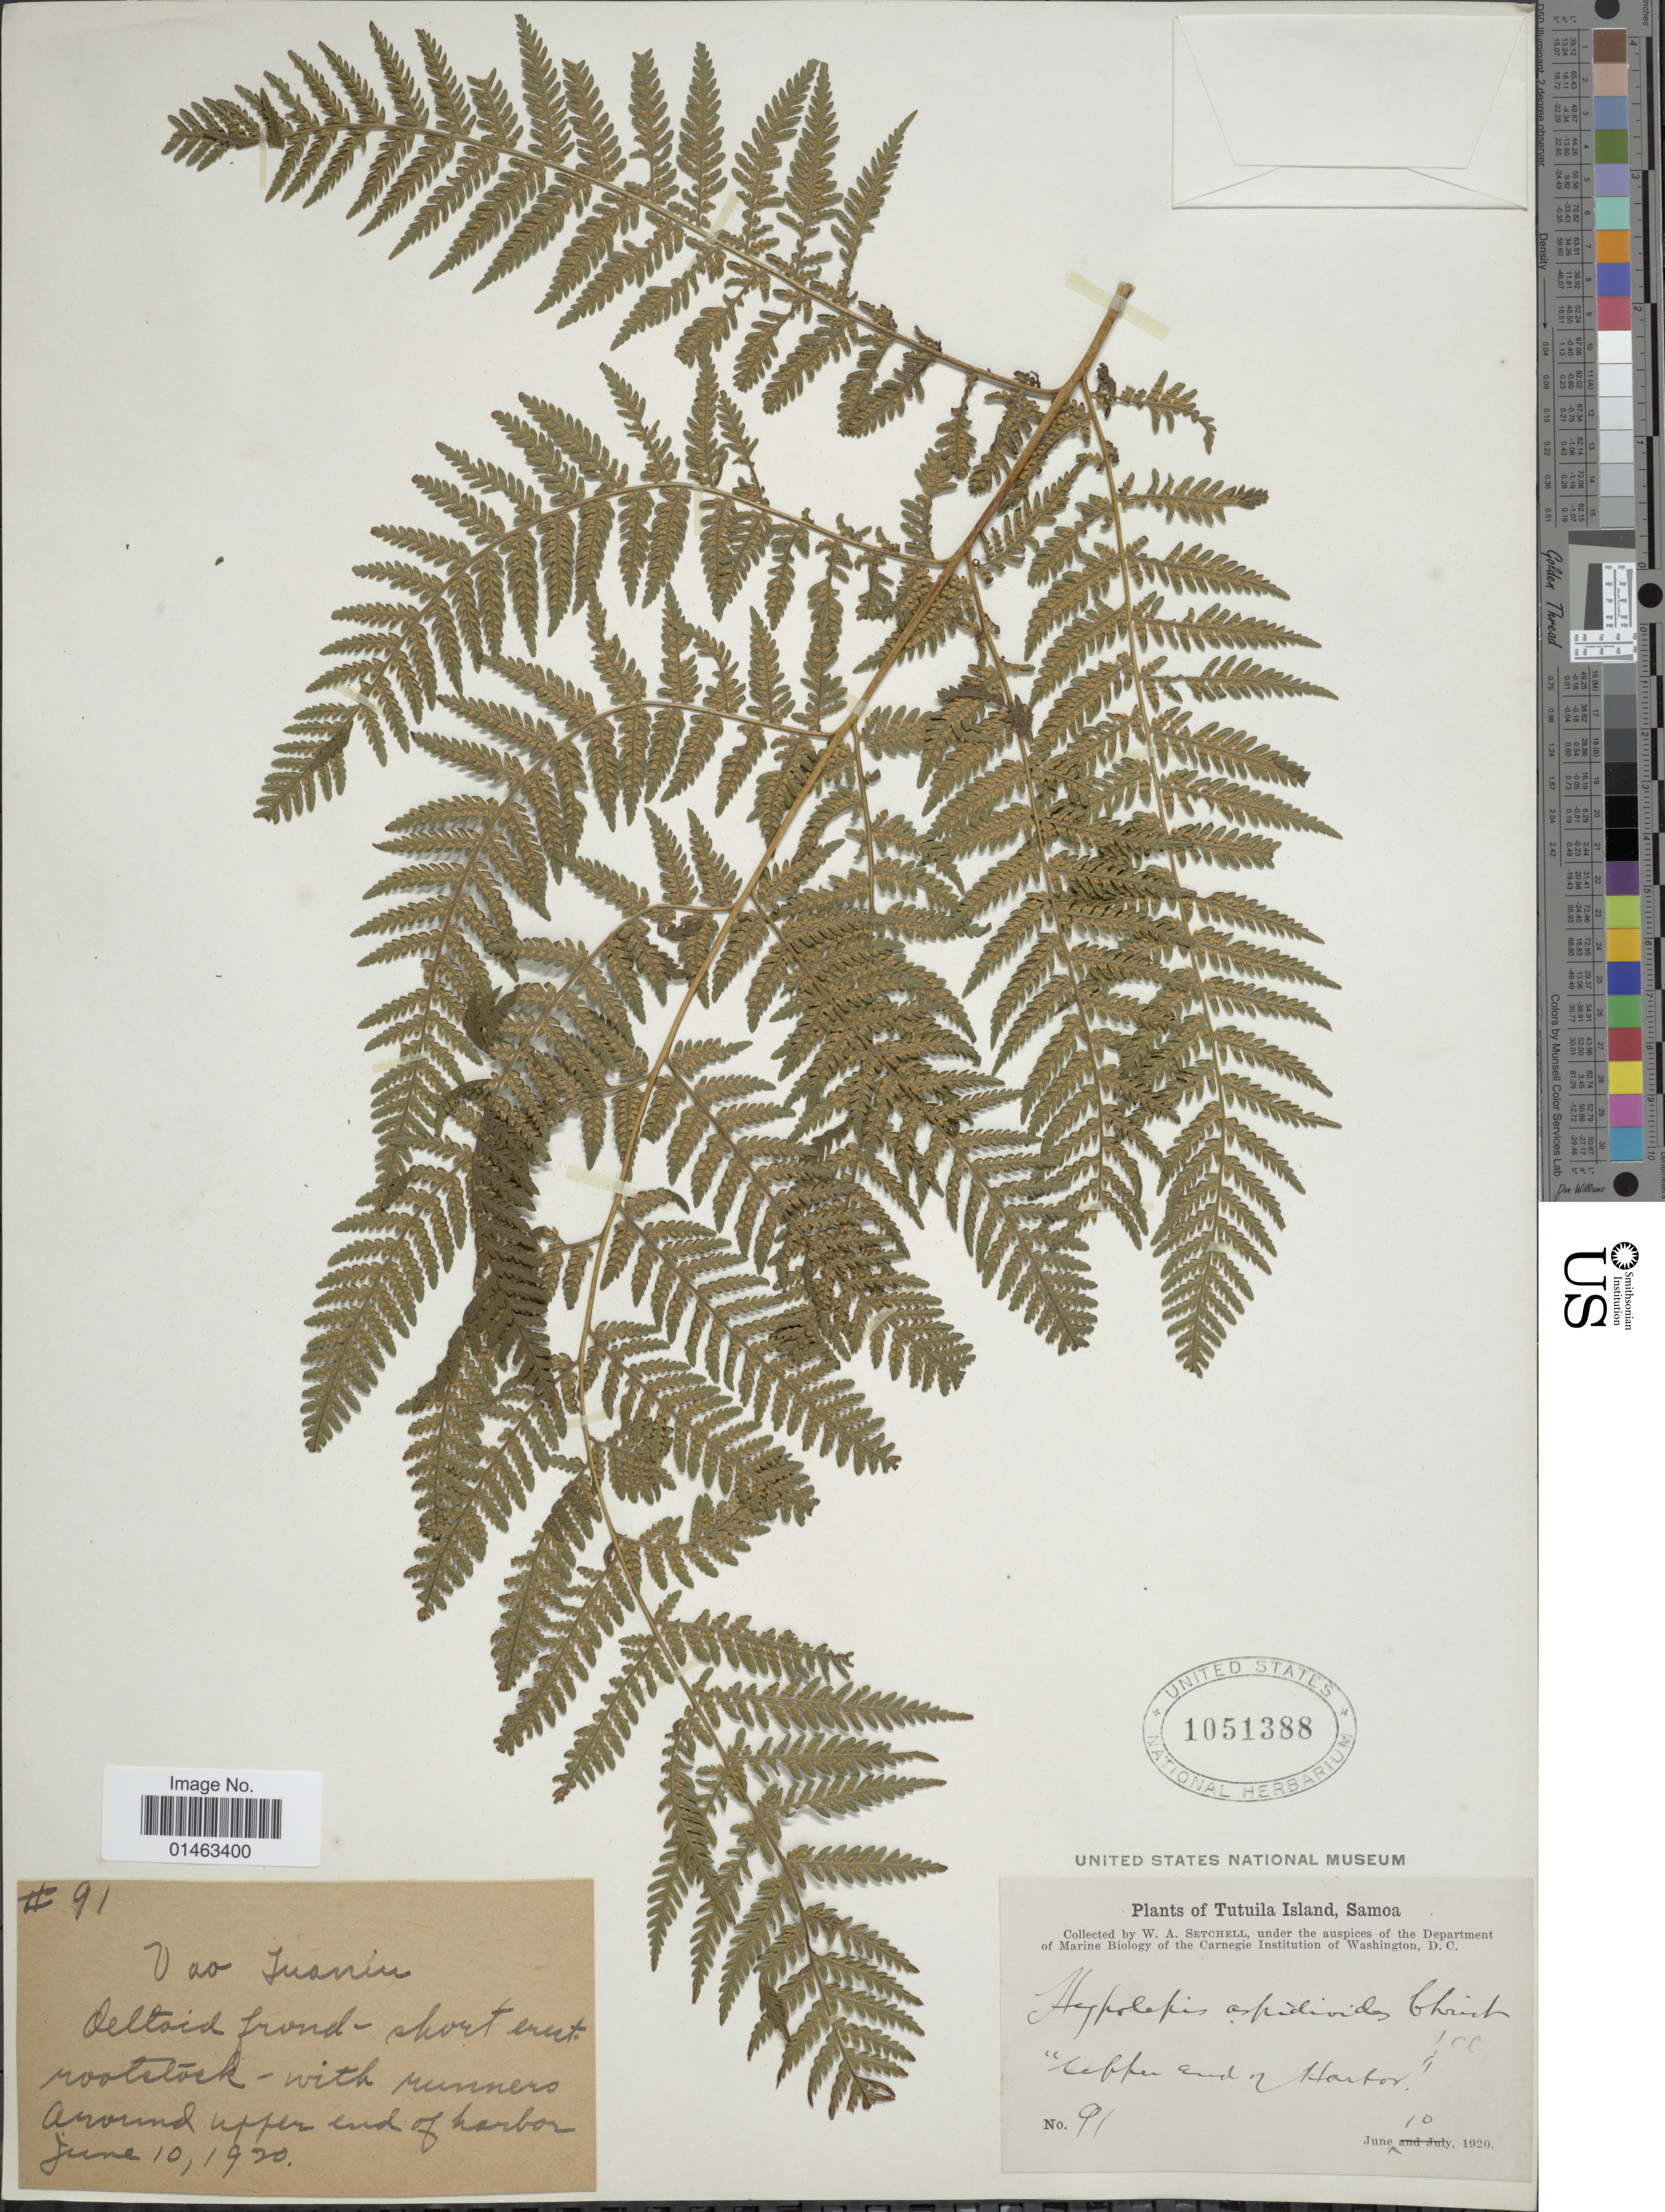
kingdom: Plantae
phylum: Tracheophyta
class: Polypodiopsida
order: Polypodiales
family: Dennstaedtiaceae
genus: Hypolepis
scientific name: Hypolepis aspidioides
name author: Christ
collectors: W. Setchell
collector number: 91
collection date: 1920-06-10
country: American Samoa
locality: Tutuila Island, Samoa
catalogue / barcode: US 1051388